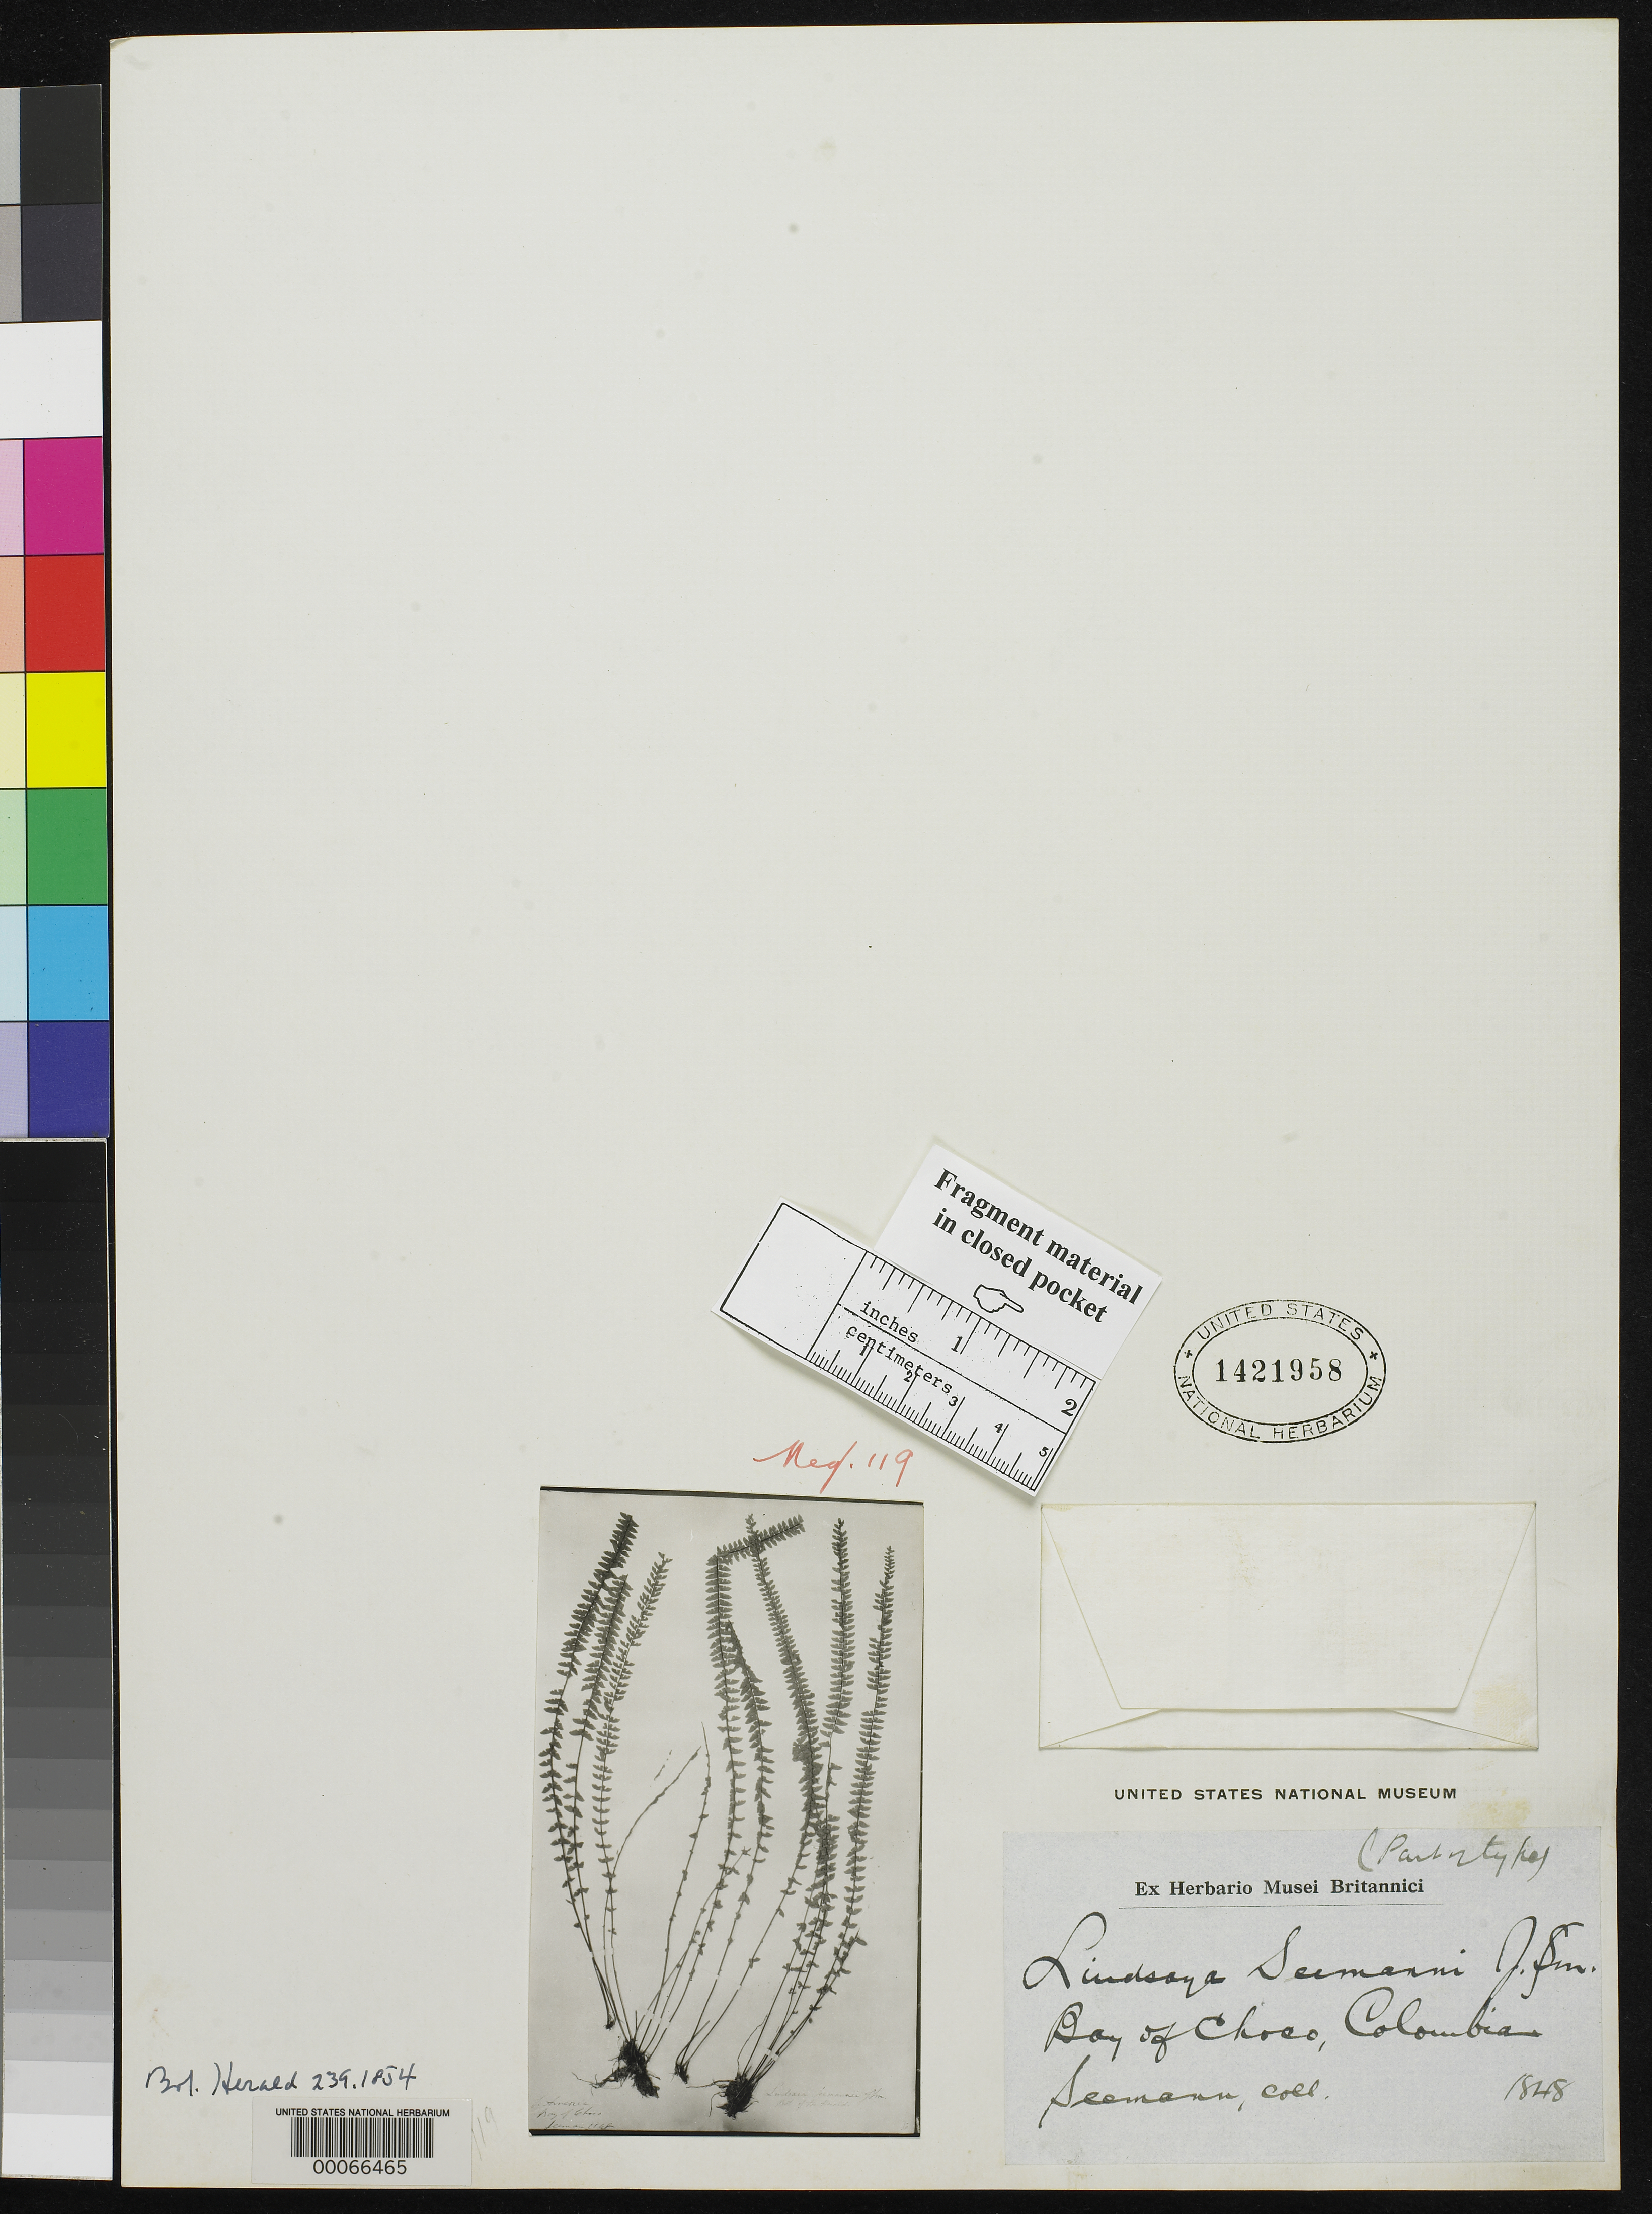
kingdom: Plantae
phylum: Tracheophyta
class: Polypodiopsida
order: Polypodiales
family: Lindsaeaceae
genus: Lindsaea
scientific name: Lindsaea seemannii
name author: J. Sm. in Seem.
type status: Type Collection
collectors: B. C. Seemann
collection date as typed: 1848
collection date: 1848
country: Colombia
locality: Bay of Choco.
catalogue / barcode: US 1421958